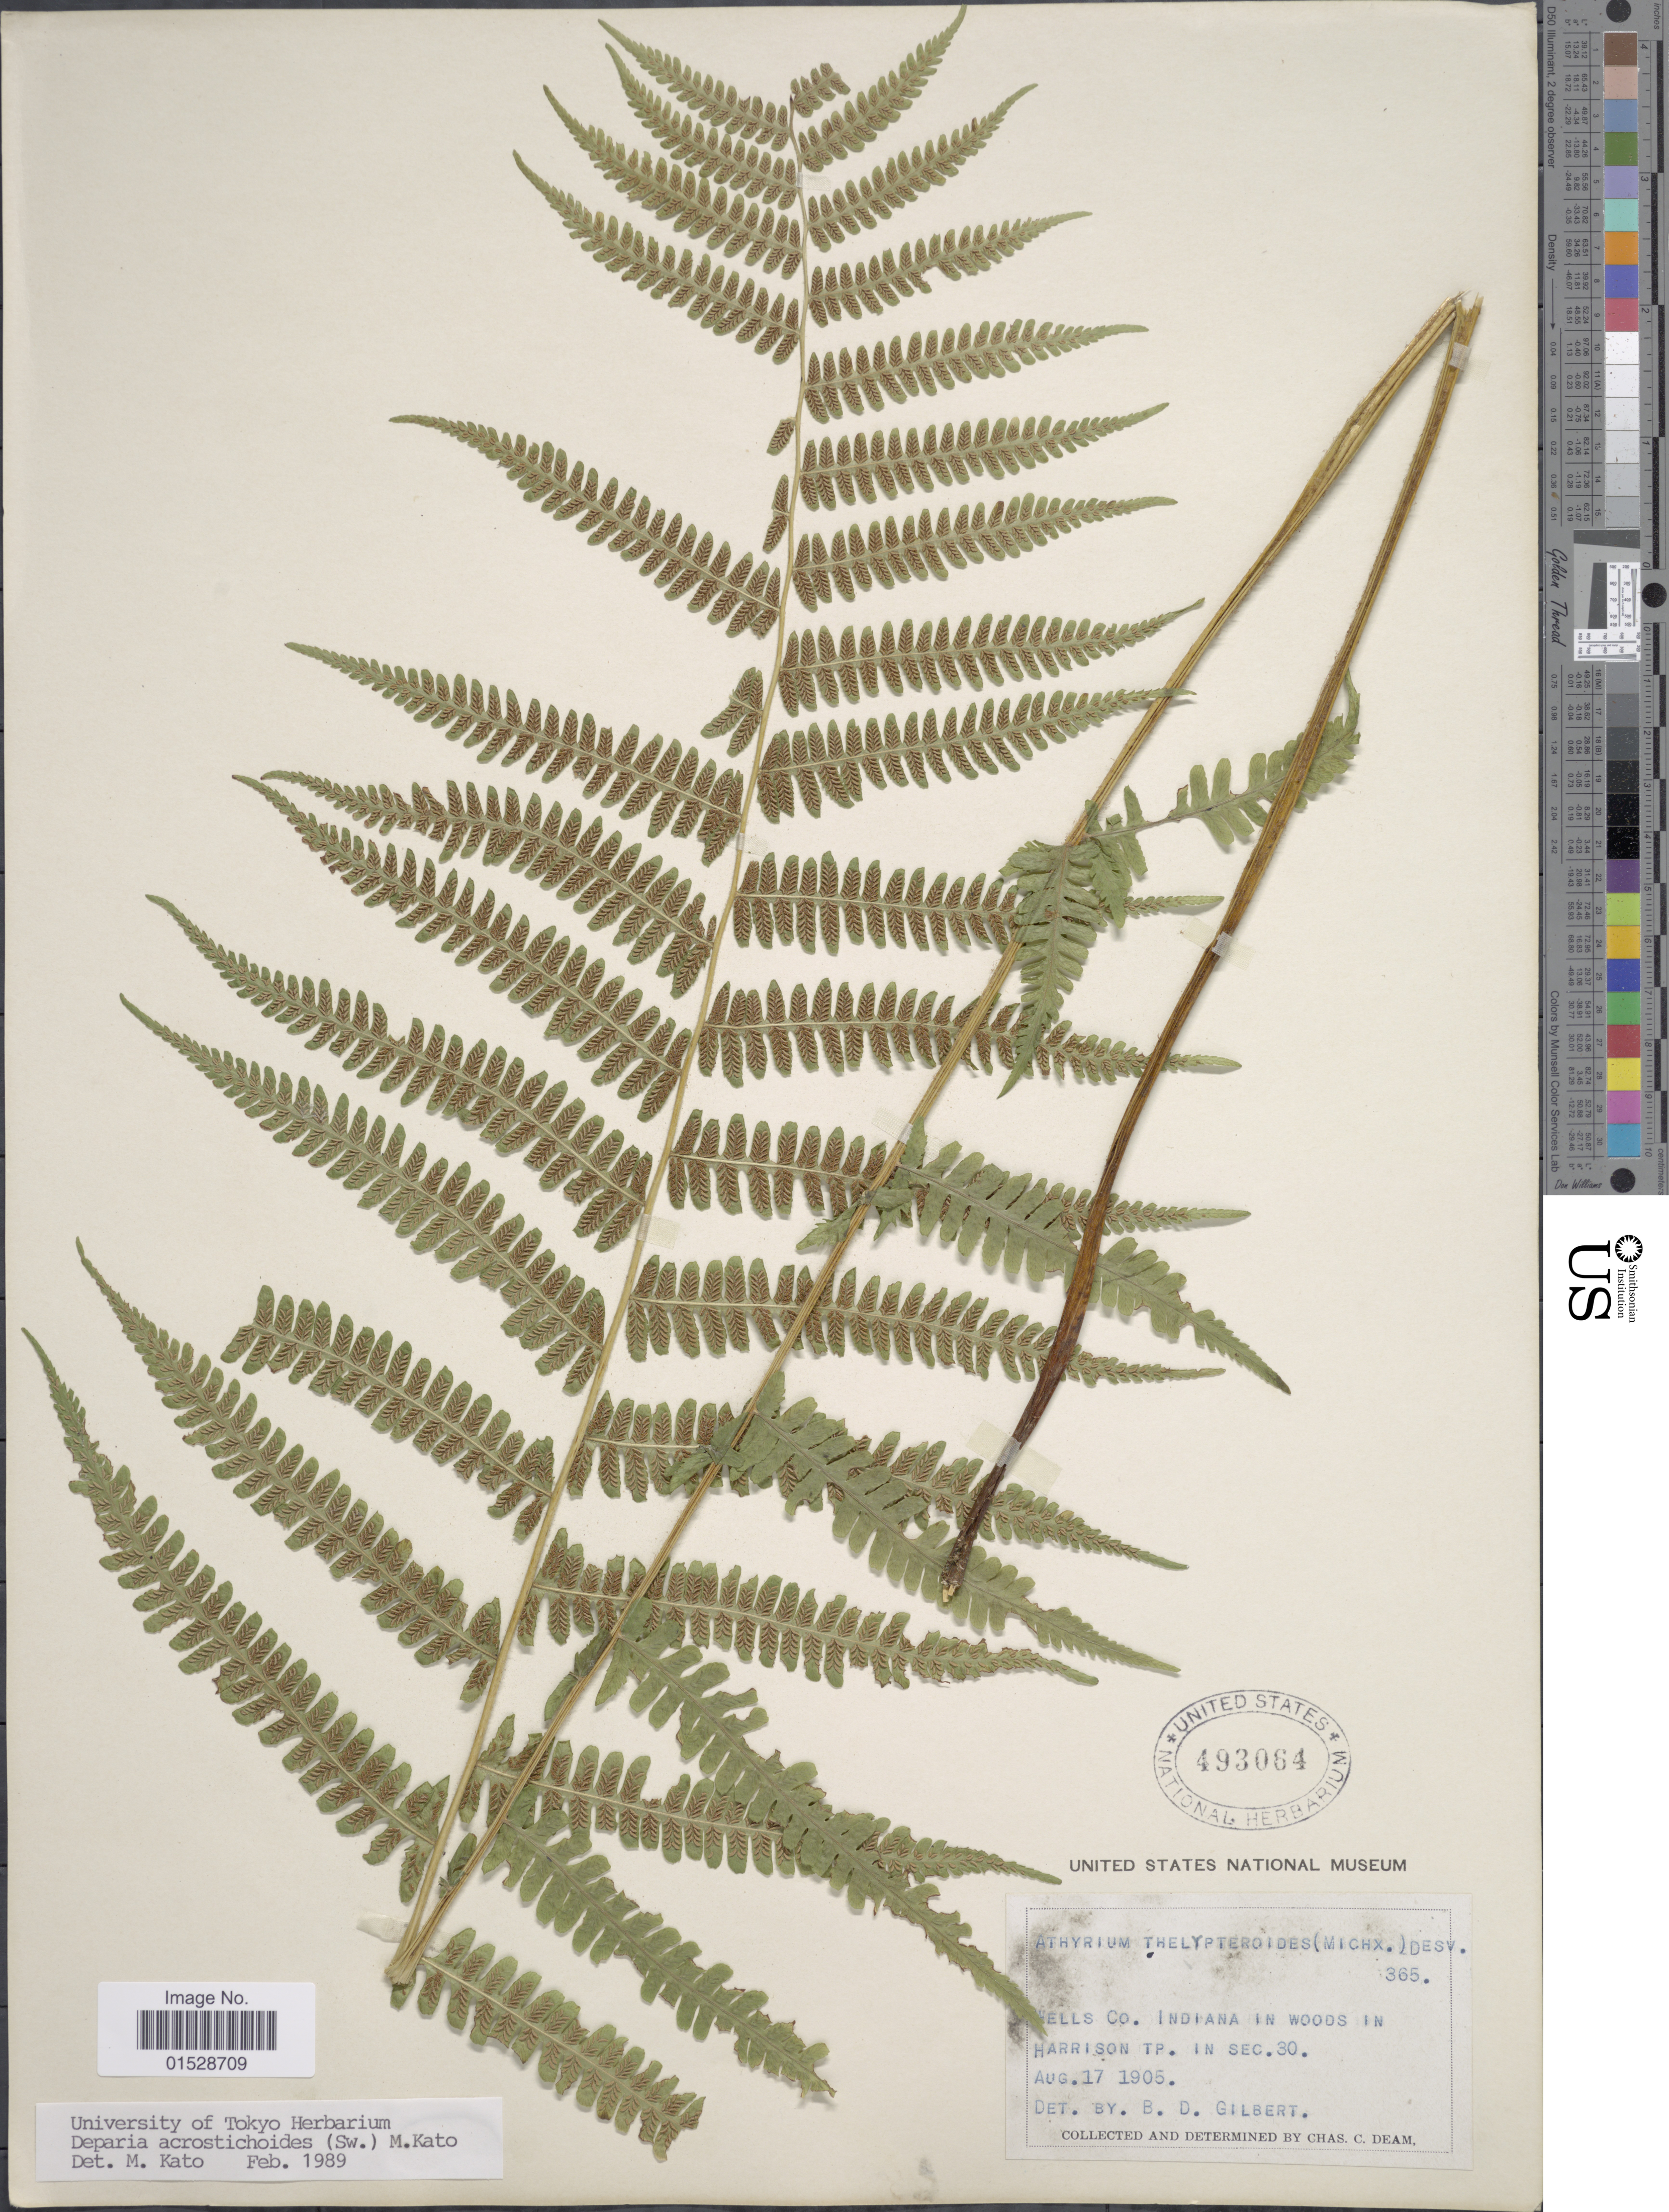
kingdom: Plantae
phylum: Tracheophyta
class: Polypodiopsida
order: Polypodiales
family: Athyriaceae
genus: Deparia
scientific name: Deparia acrostichoides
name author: (Sw.) M. Kato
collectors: C. C. Deam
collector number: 365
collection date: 1905-08-17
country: United States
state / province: Indiana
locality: Wells Co., Indiana in woods in Harrison Tp, in sec. 30.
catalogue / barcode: US 493064